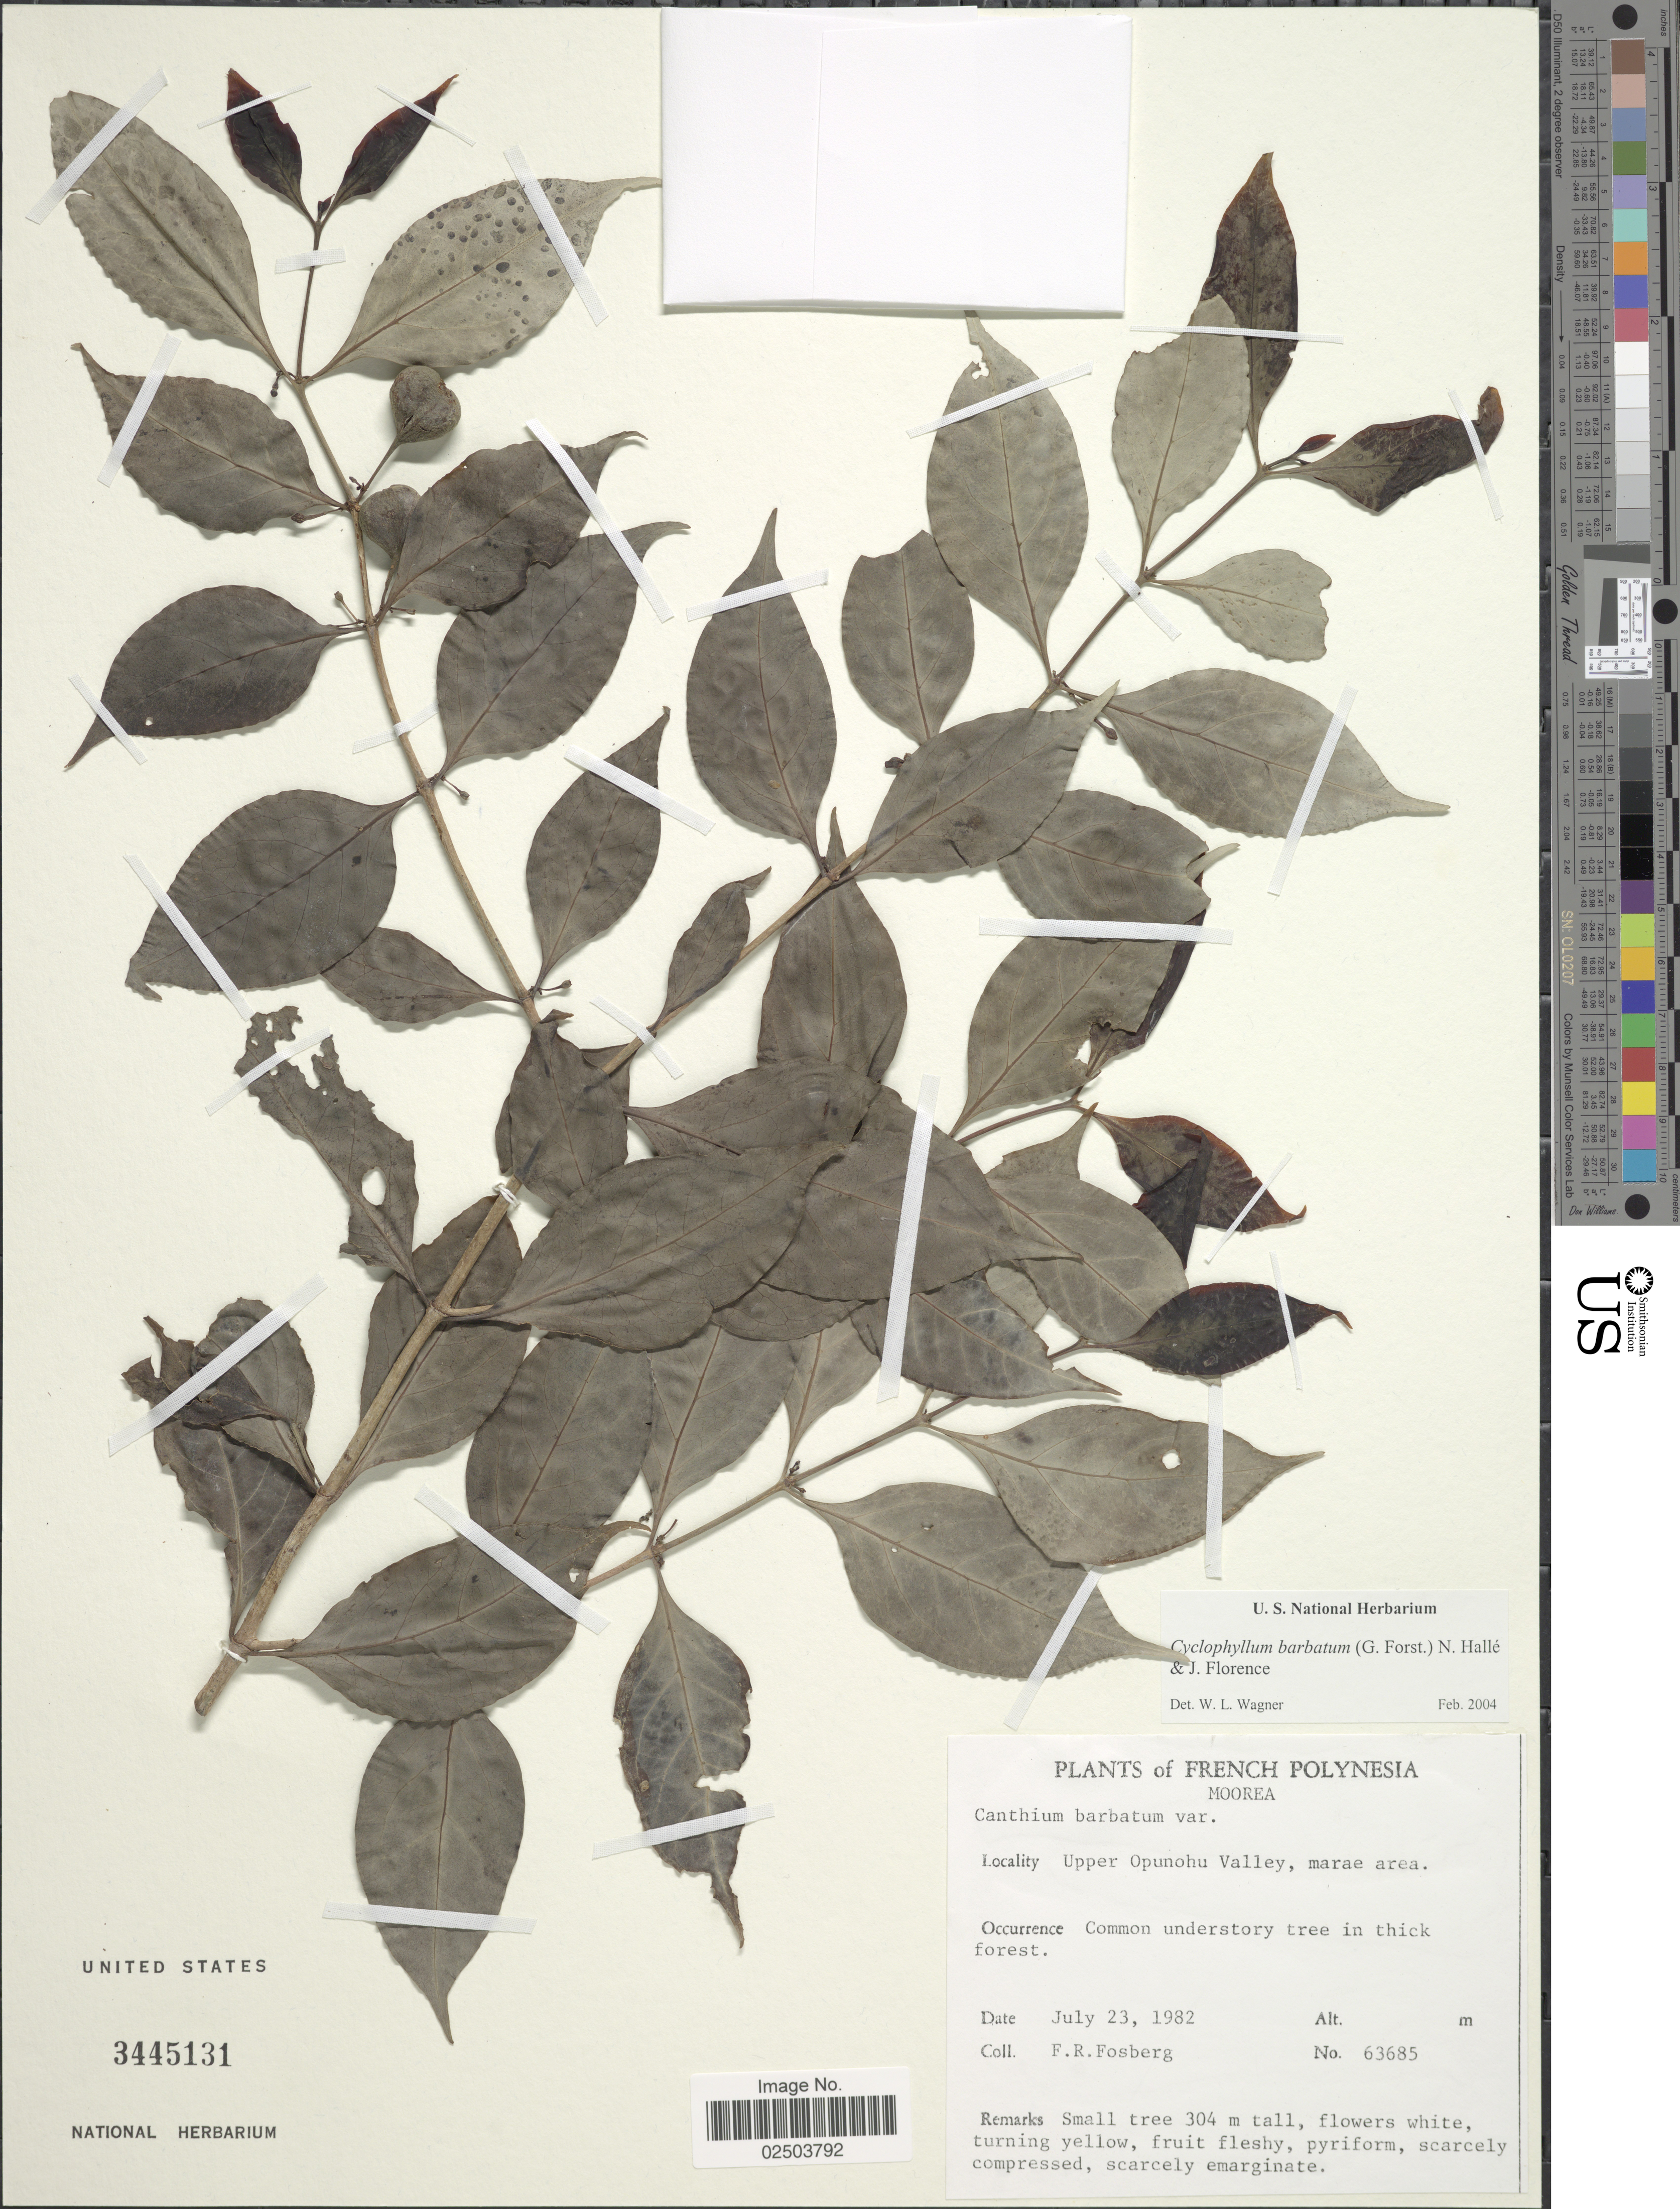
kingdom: Plantae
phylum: Tracheophyta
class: Magnoliopsida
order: Gentianales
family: Rubiaceae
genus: Cyclophyllum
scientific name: Cyclophyllum barbatum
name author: (G. Forst.) N. Hallé & J. Florence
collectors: F. R. Fosberg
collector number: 63685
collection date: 1982-07-23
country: French Polynesia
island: Moorea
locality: Moorea. Upper Opunohu Valley, marae area.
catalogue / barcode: US 3445131